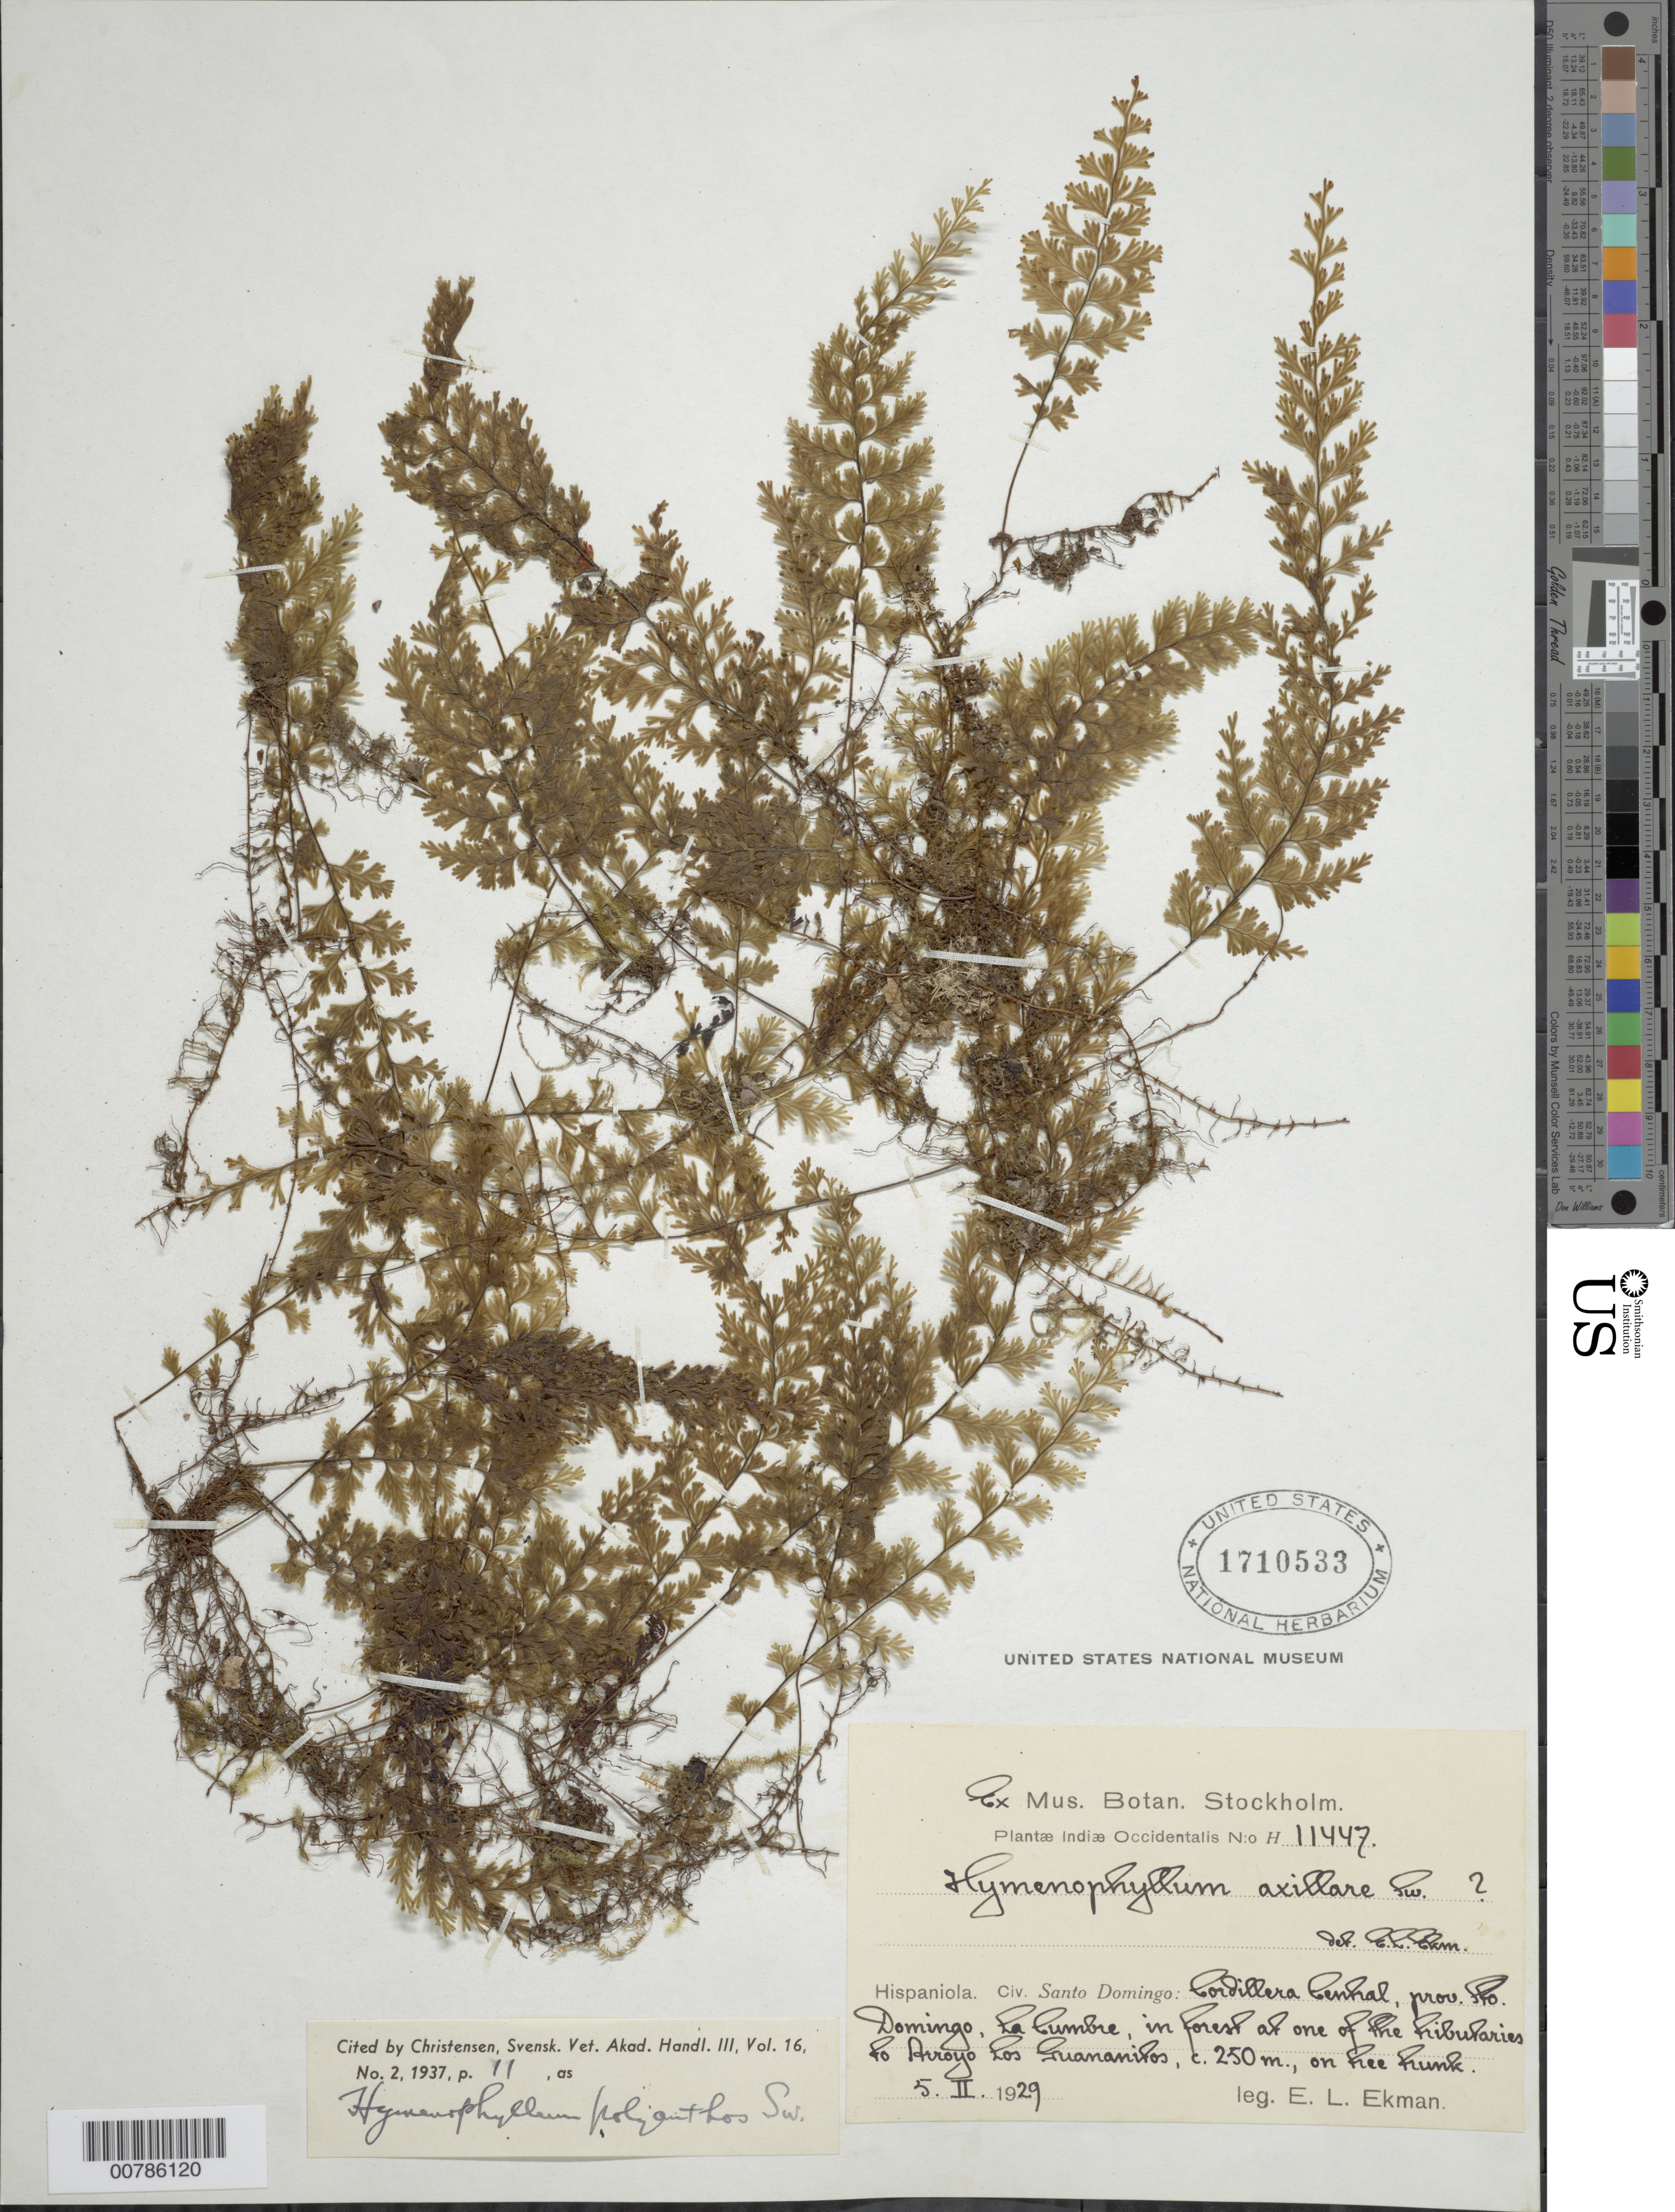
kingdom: Plantae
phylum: Tracheophyta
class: Polypodiopsida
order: Hymenophyllales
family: Hymenophyllaceae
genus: Hymenophyllum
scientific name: Hymenophyllum polyanthos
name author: (Sw.) Sw.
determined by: Christensen, C. F. A.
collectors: E. L. Ekman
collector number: H 11447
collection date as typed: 05 Feb 1929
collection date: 1929-02-05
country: Dominican Republic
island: Hispaniola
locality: Cordillera Central, La Cumbre, at tributary of Arroyo Los Guananibos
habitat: In forest, on tree trunk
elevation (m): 250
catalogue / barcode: US 1710533